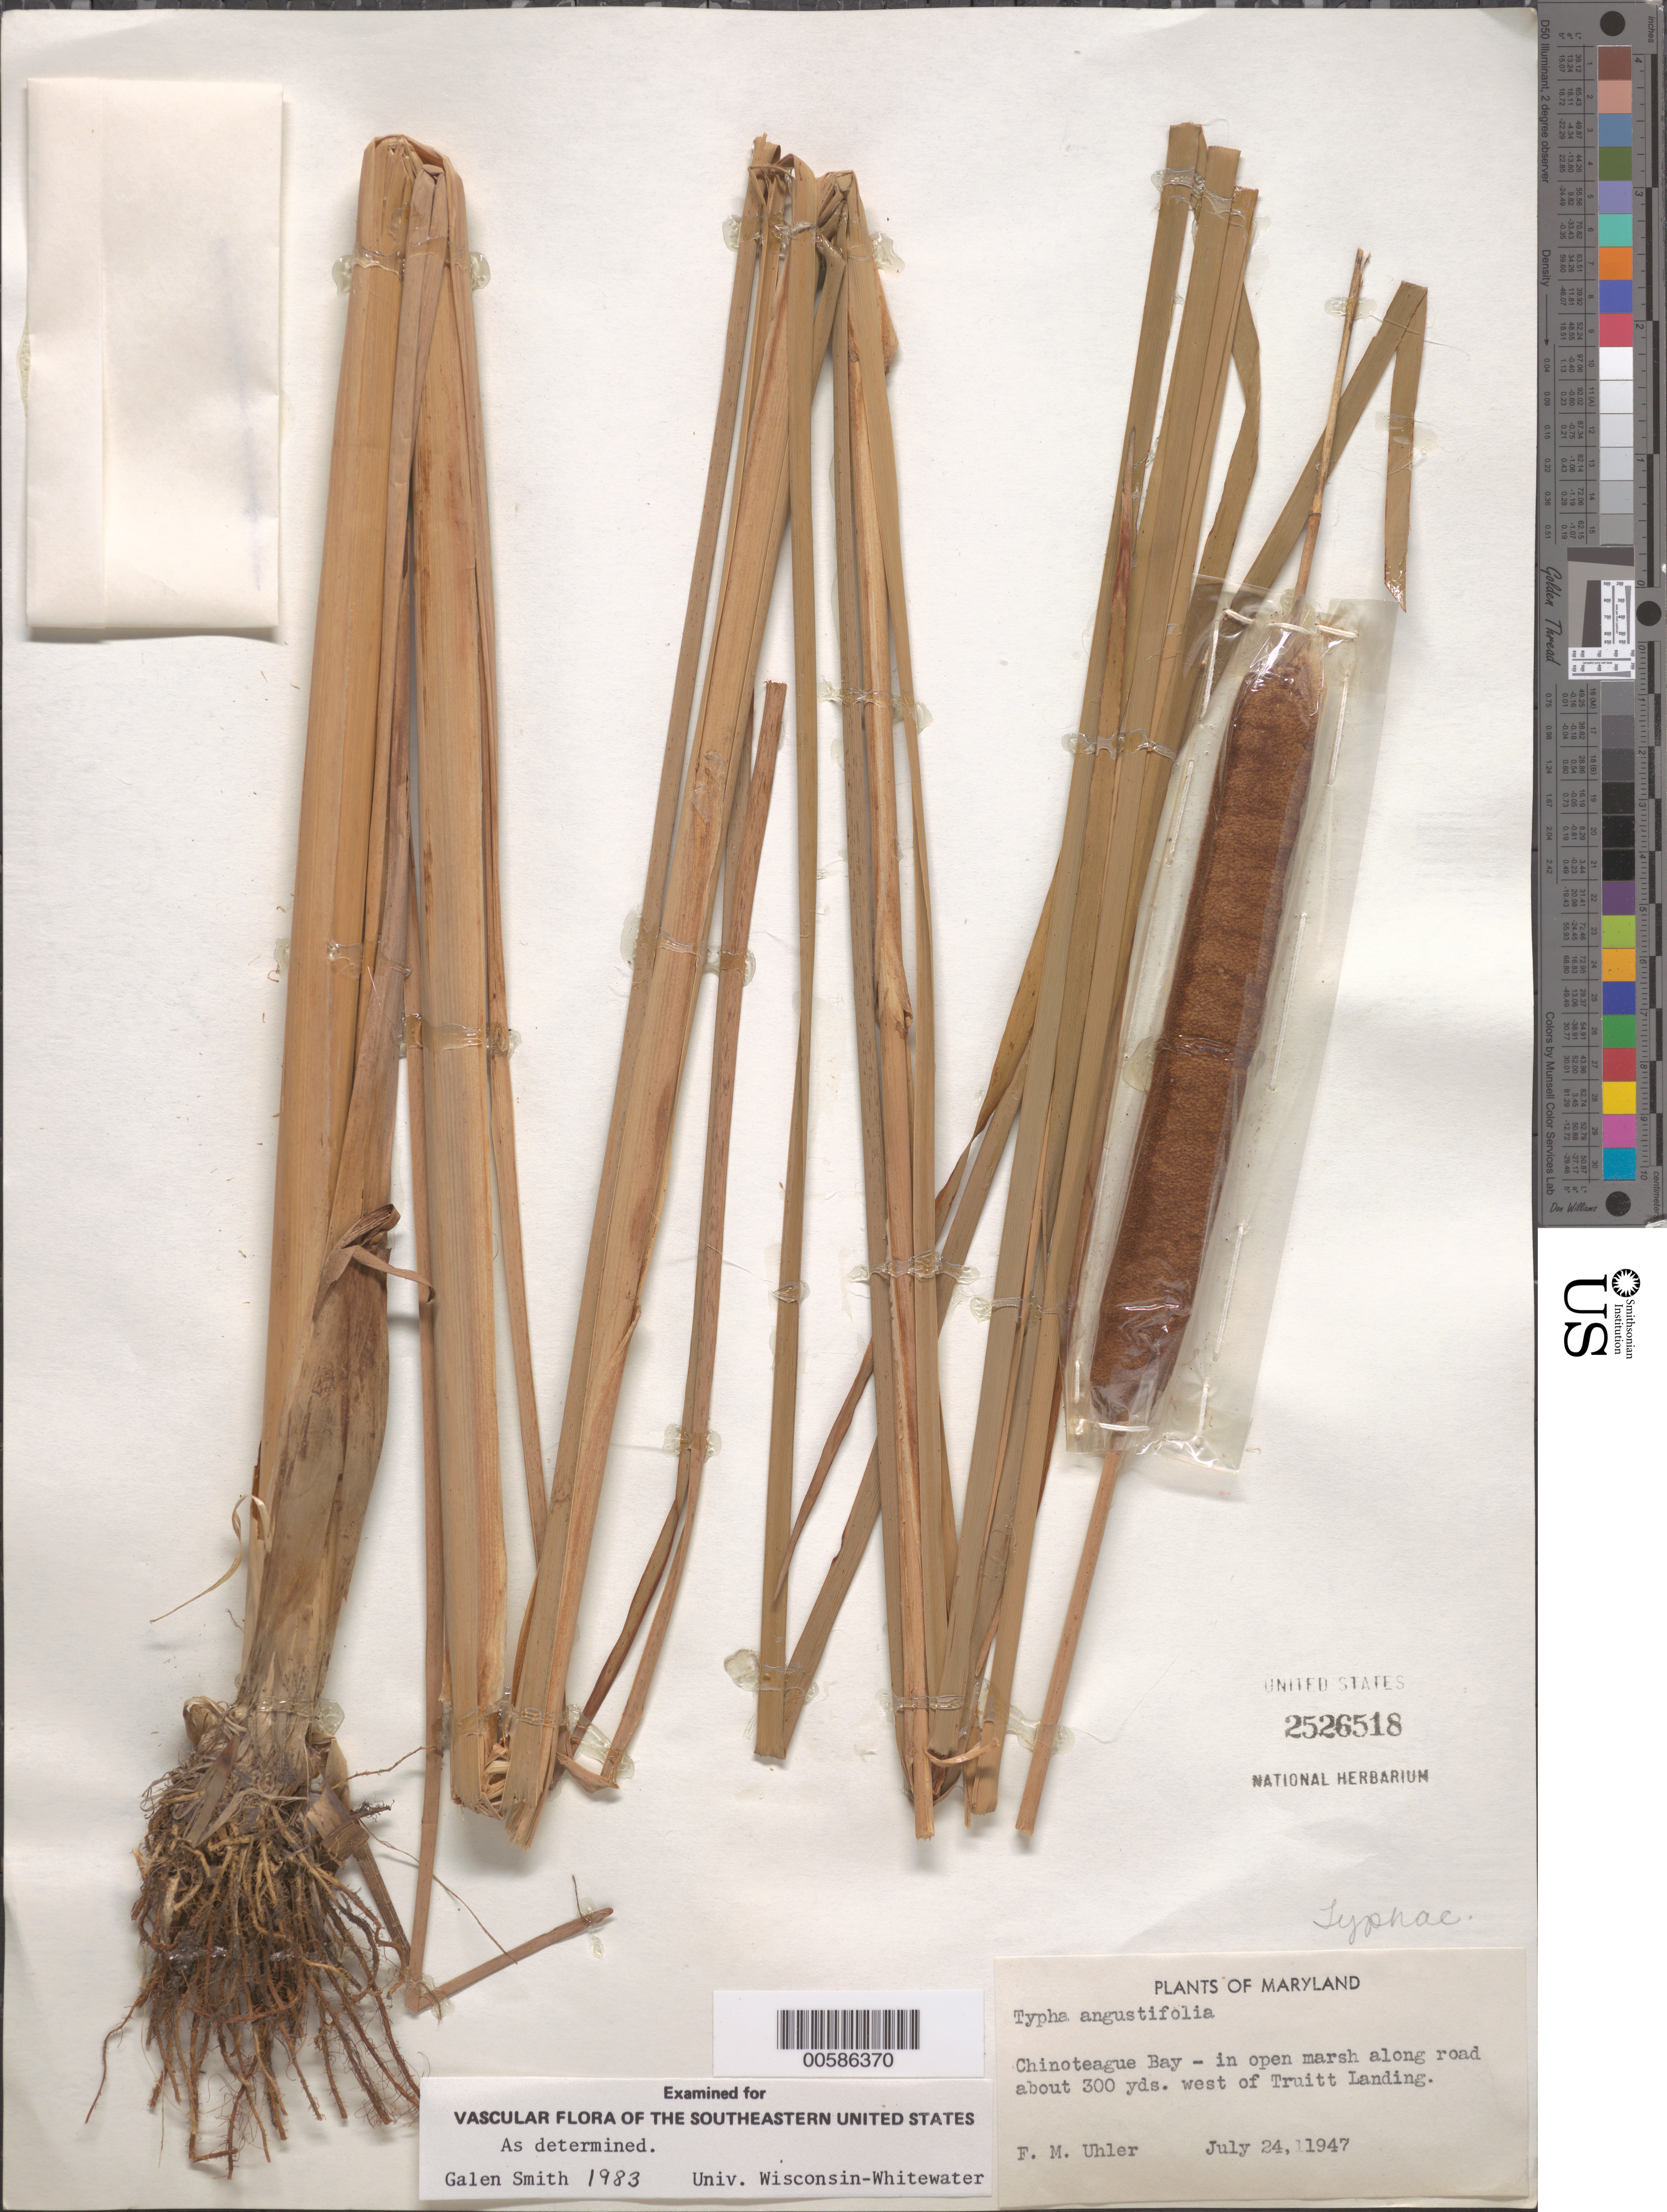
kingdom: Plantae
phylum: Tracheophyta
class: Liliopsida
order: Poales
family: Typhaceae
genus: Typha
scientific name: Typha angustifolia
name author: L.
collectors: F. M. Uhler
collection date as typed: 24 Jul 1947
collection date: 1947-07-24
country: United States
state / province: Maryland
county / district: Worcester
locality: Chinoteague Bay, W of Truitt Landing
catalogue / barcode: US 2526518